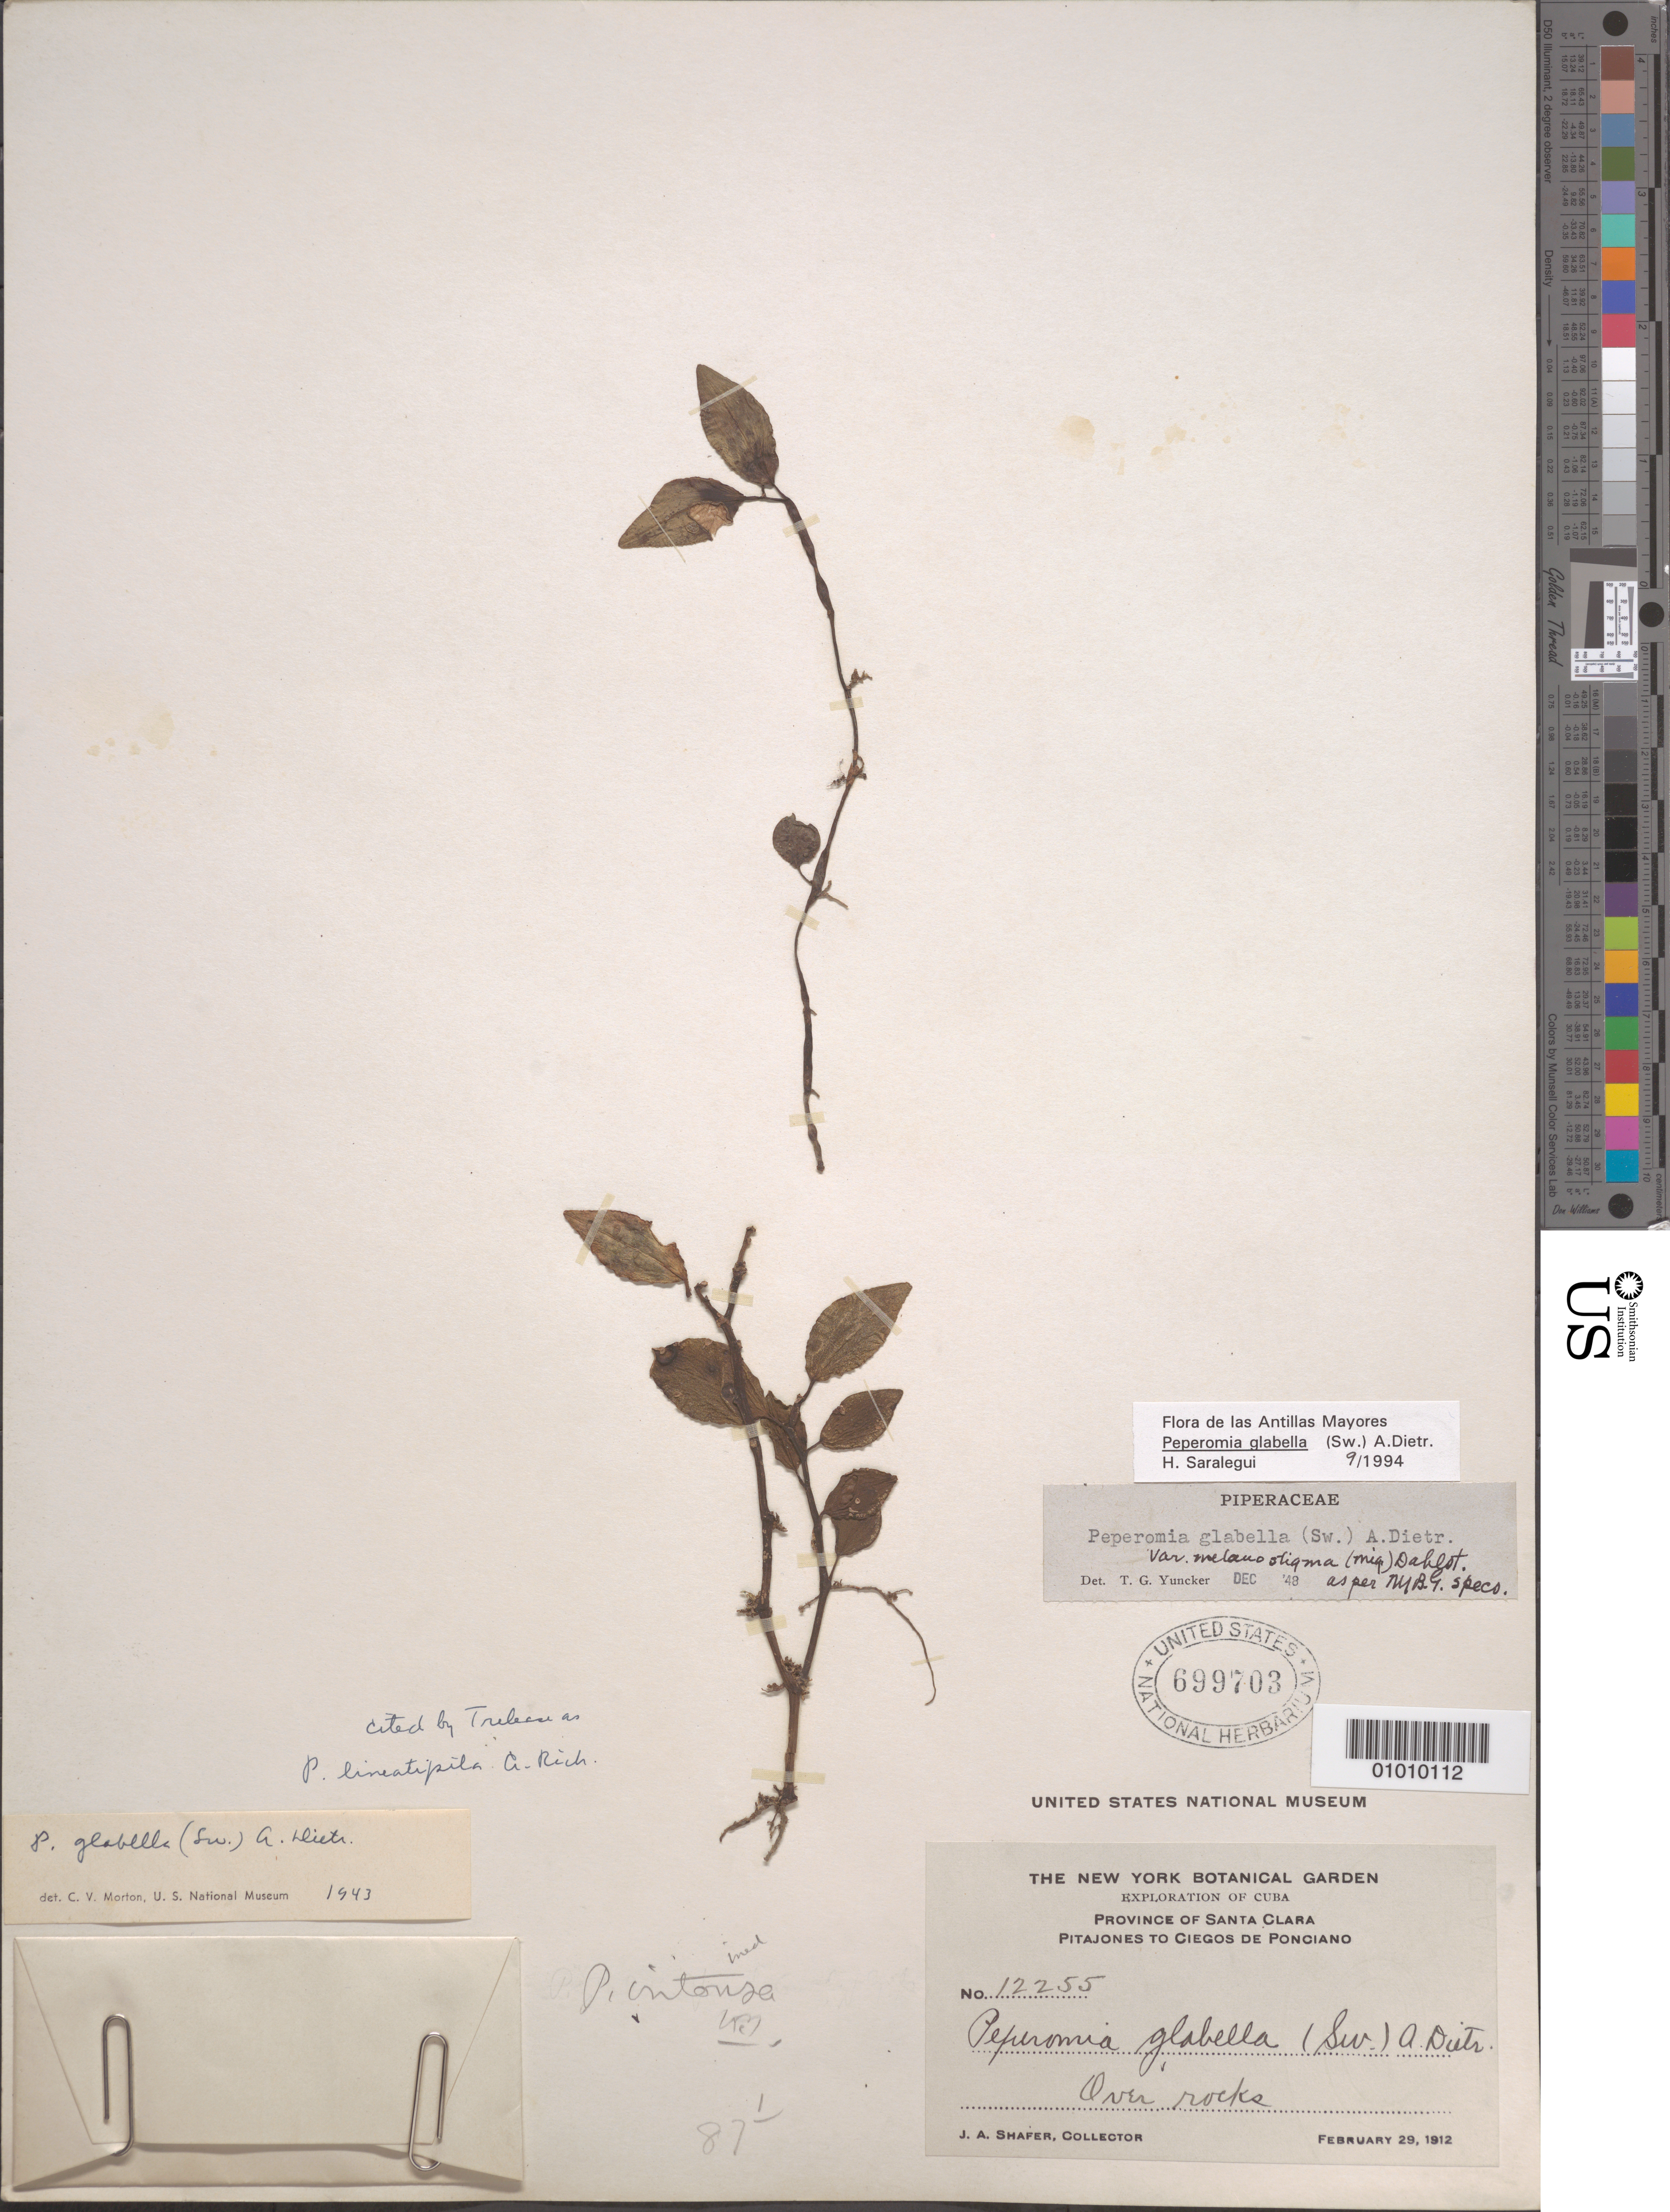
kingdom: Plantae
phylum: Tracheophyta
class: Magnoliopsida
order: Piperales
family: Piperaceae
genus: Peperomia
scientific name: Peperomia glabella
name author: (Sw.) A. Dietr.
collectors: J. A. Shafer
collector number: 12255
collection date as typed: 29 Feb 1912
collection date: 1912-02-29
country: Cuba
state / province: Villa Clara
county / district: Santa Clara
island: Cuba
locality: Over rocks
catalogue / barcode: US 699703